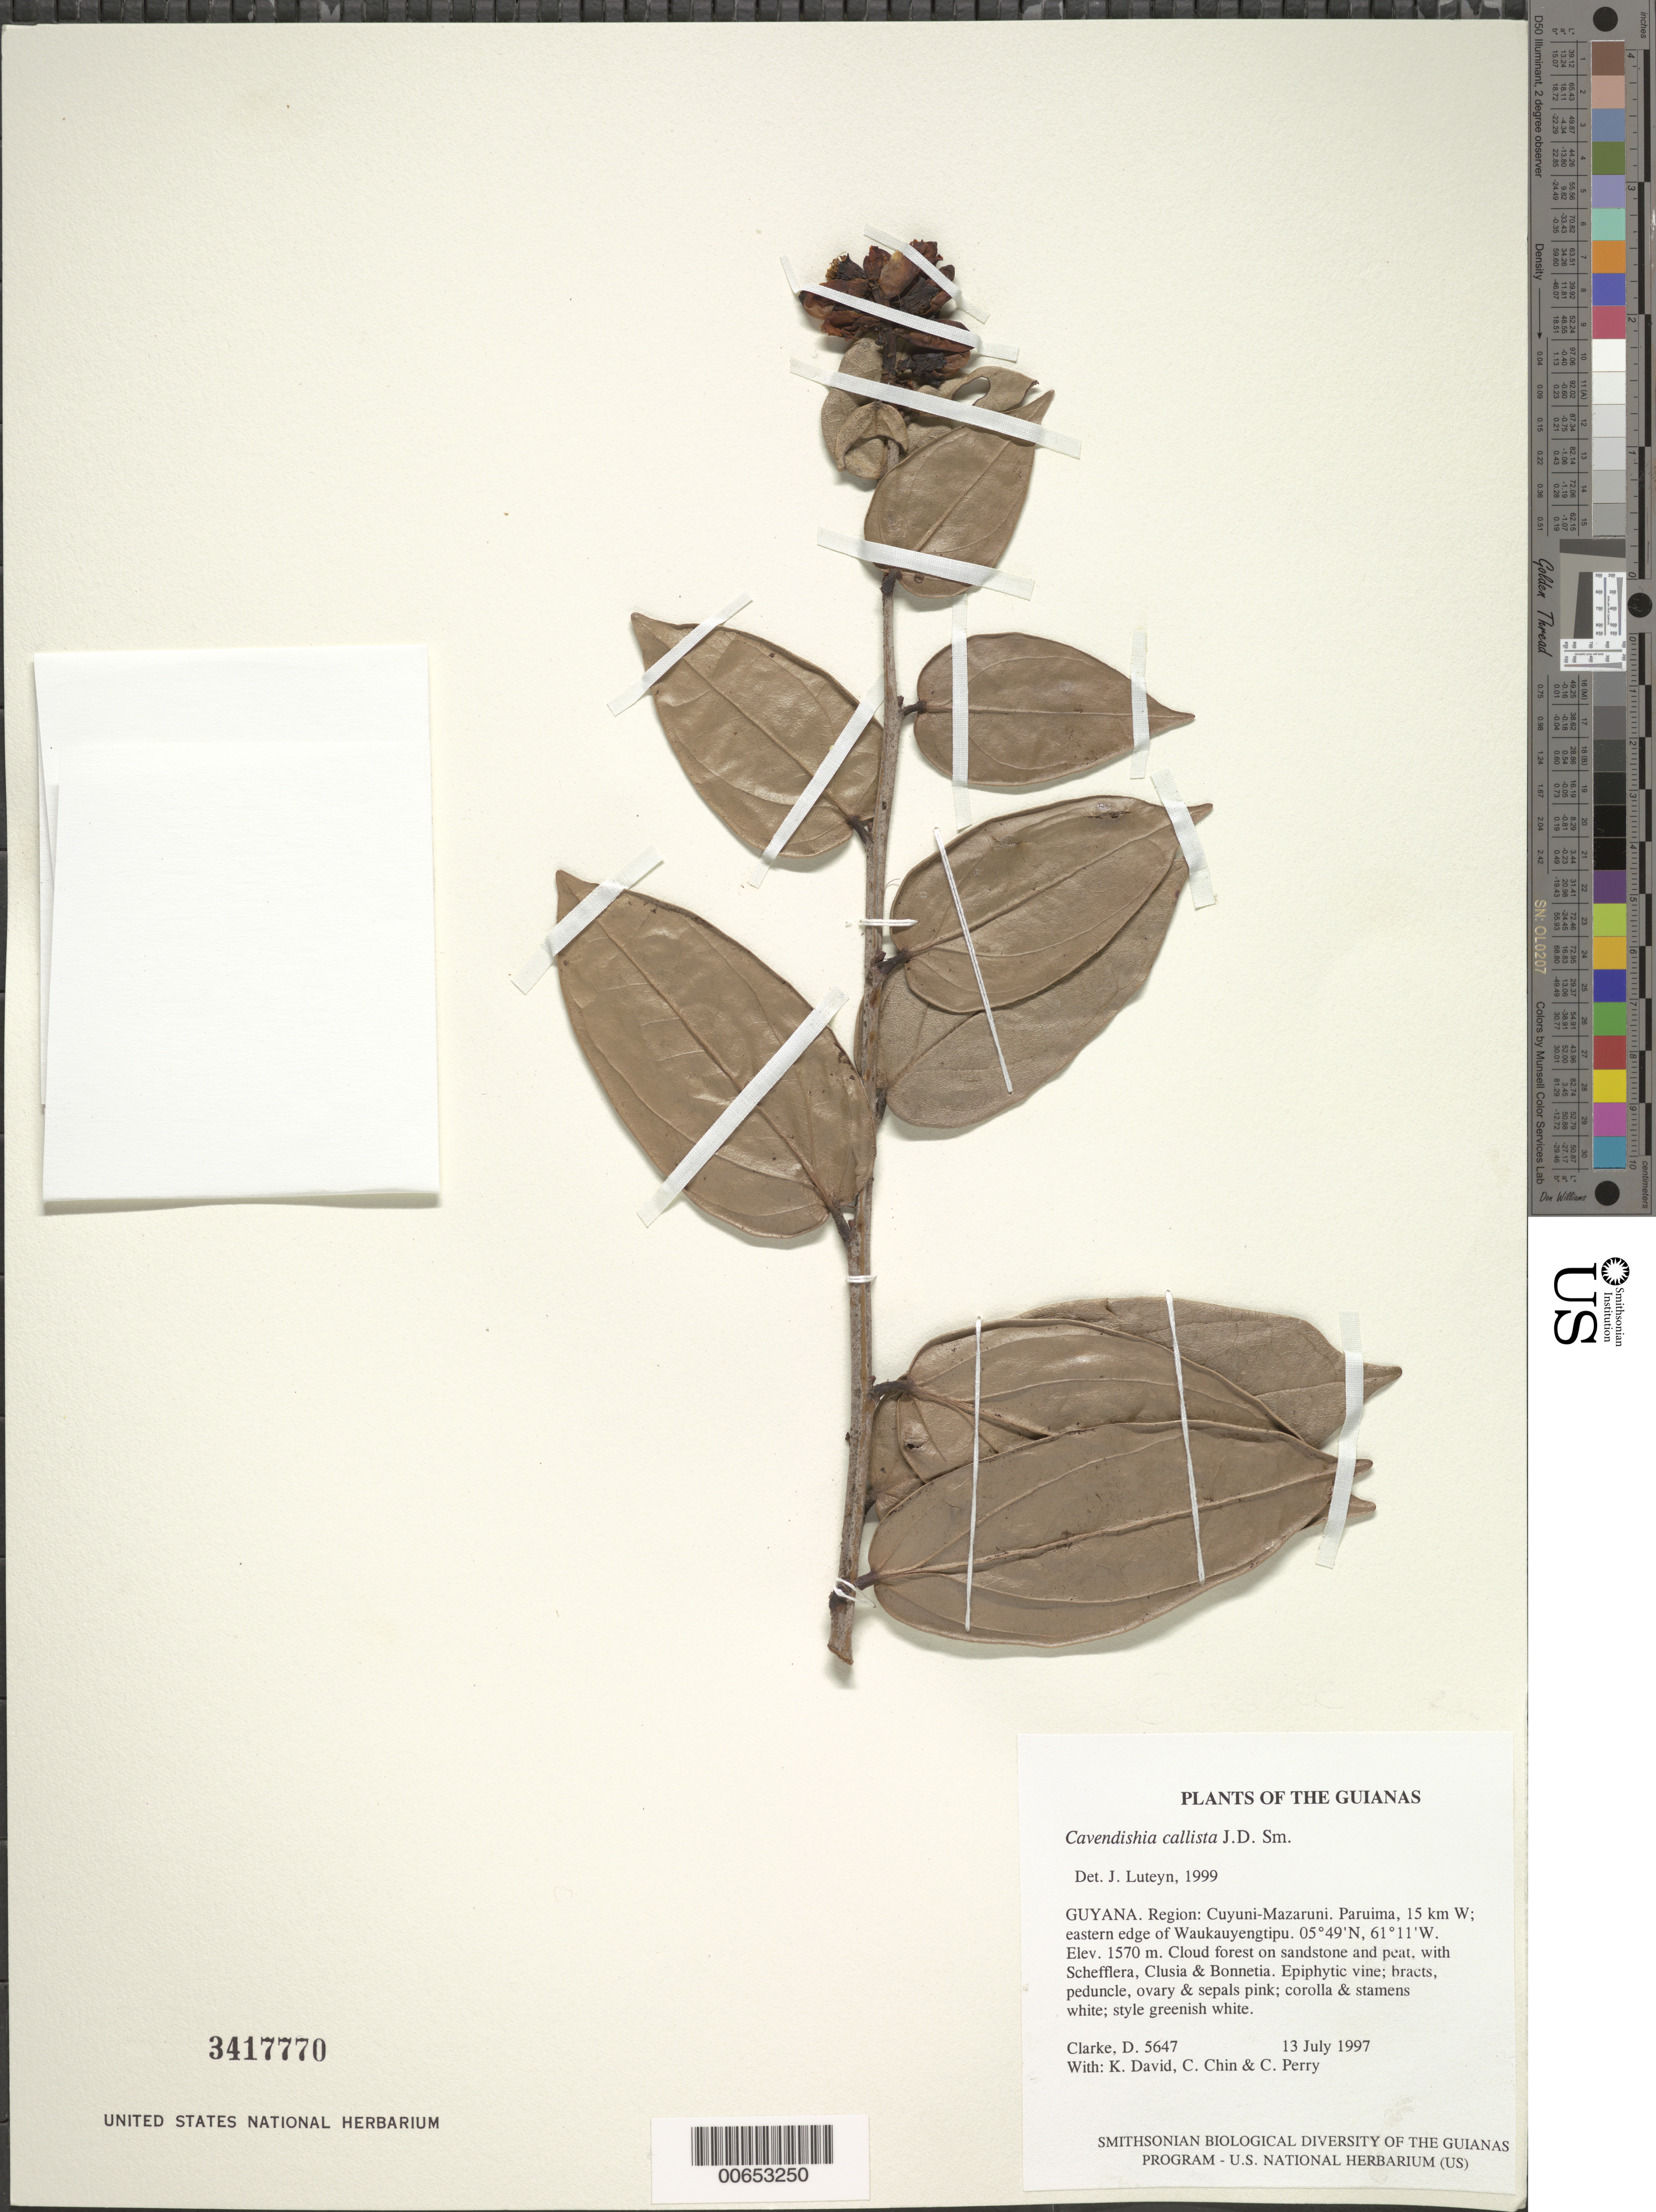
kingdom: Plantae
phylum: Tracheophyta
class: Magnoliopsida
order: Ericales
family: Ericaceae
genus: Cavendishia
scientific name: Cavendishia callista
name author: Donn. Sm.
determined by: Luteyn, J. L.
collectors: H. D. Clarke, K. David, C. Chin & C. Perry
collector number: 5647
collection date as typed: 13 July 1997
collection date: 1997-07-13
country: Guyana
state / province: Cuyuni-Mazaruni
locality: Paruima, 15 km W; eastern edge of Waukauyengtipu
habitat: Cloud forest on sandstone and peat, with Schefflera, Clusia & Bonnetia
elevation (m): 1570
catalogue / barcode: US 3417770